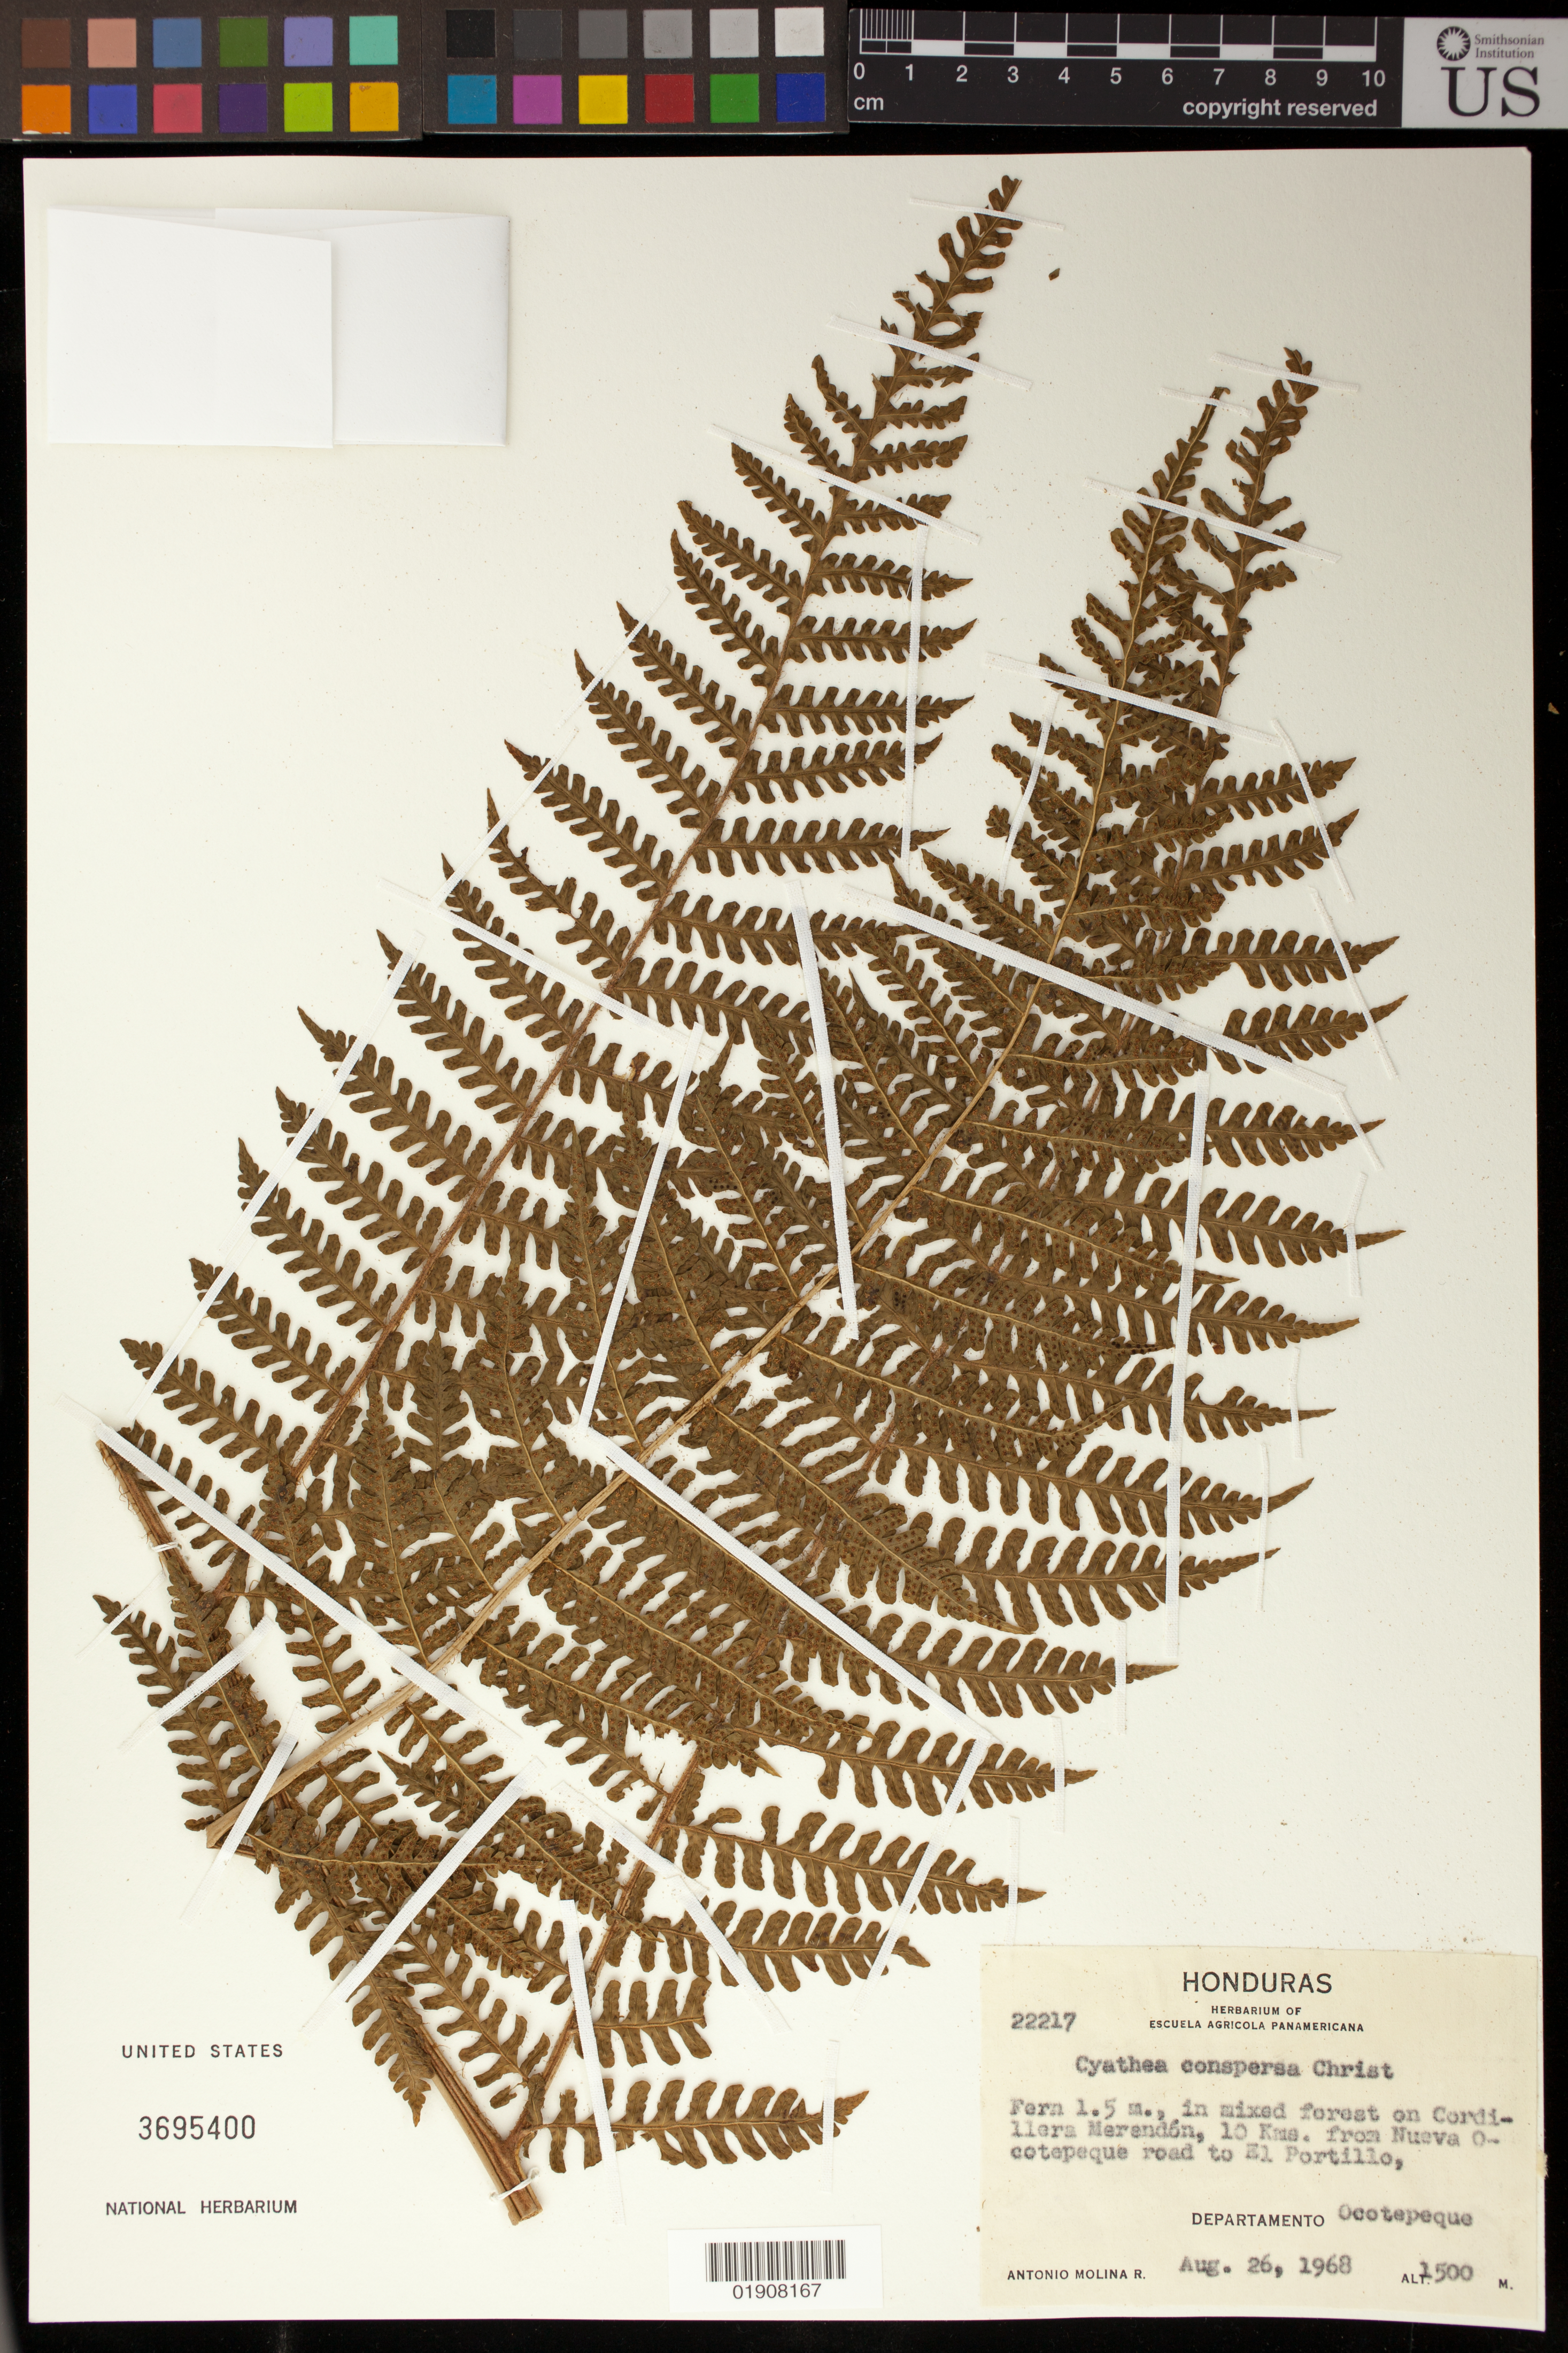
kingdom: Plantae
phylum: Tracheophyta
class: Polypodiopsida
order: Cyatheales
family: Cyatheaceae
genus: Cyathea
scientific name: Cyathea fulva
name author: (M. Martens & Galeotti) Fée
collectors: A. Molina R.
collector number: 22217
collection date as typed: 26 Aug 1968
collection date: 1968-08-26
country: Honduras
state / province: Ocotepeque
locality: Cordillera Merendon, 10 kms from Nueva Ocotepeque road to El Portillo.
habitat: In mixed forest.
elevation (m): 1500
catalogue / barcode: US 3695400